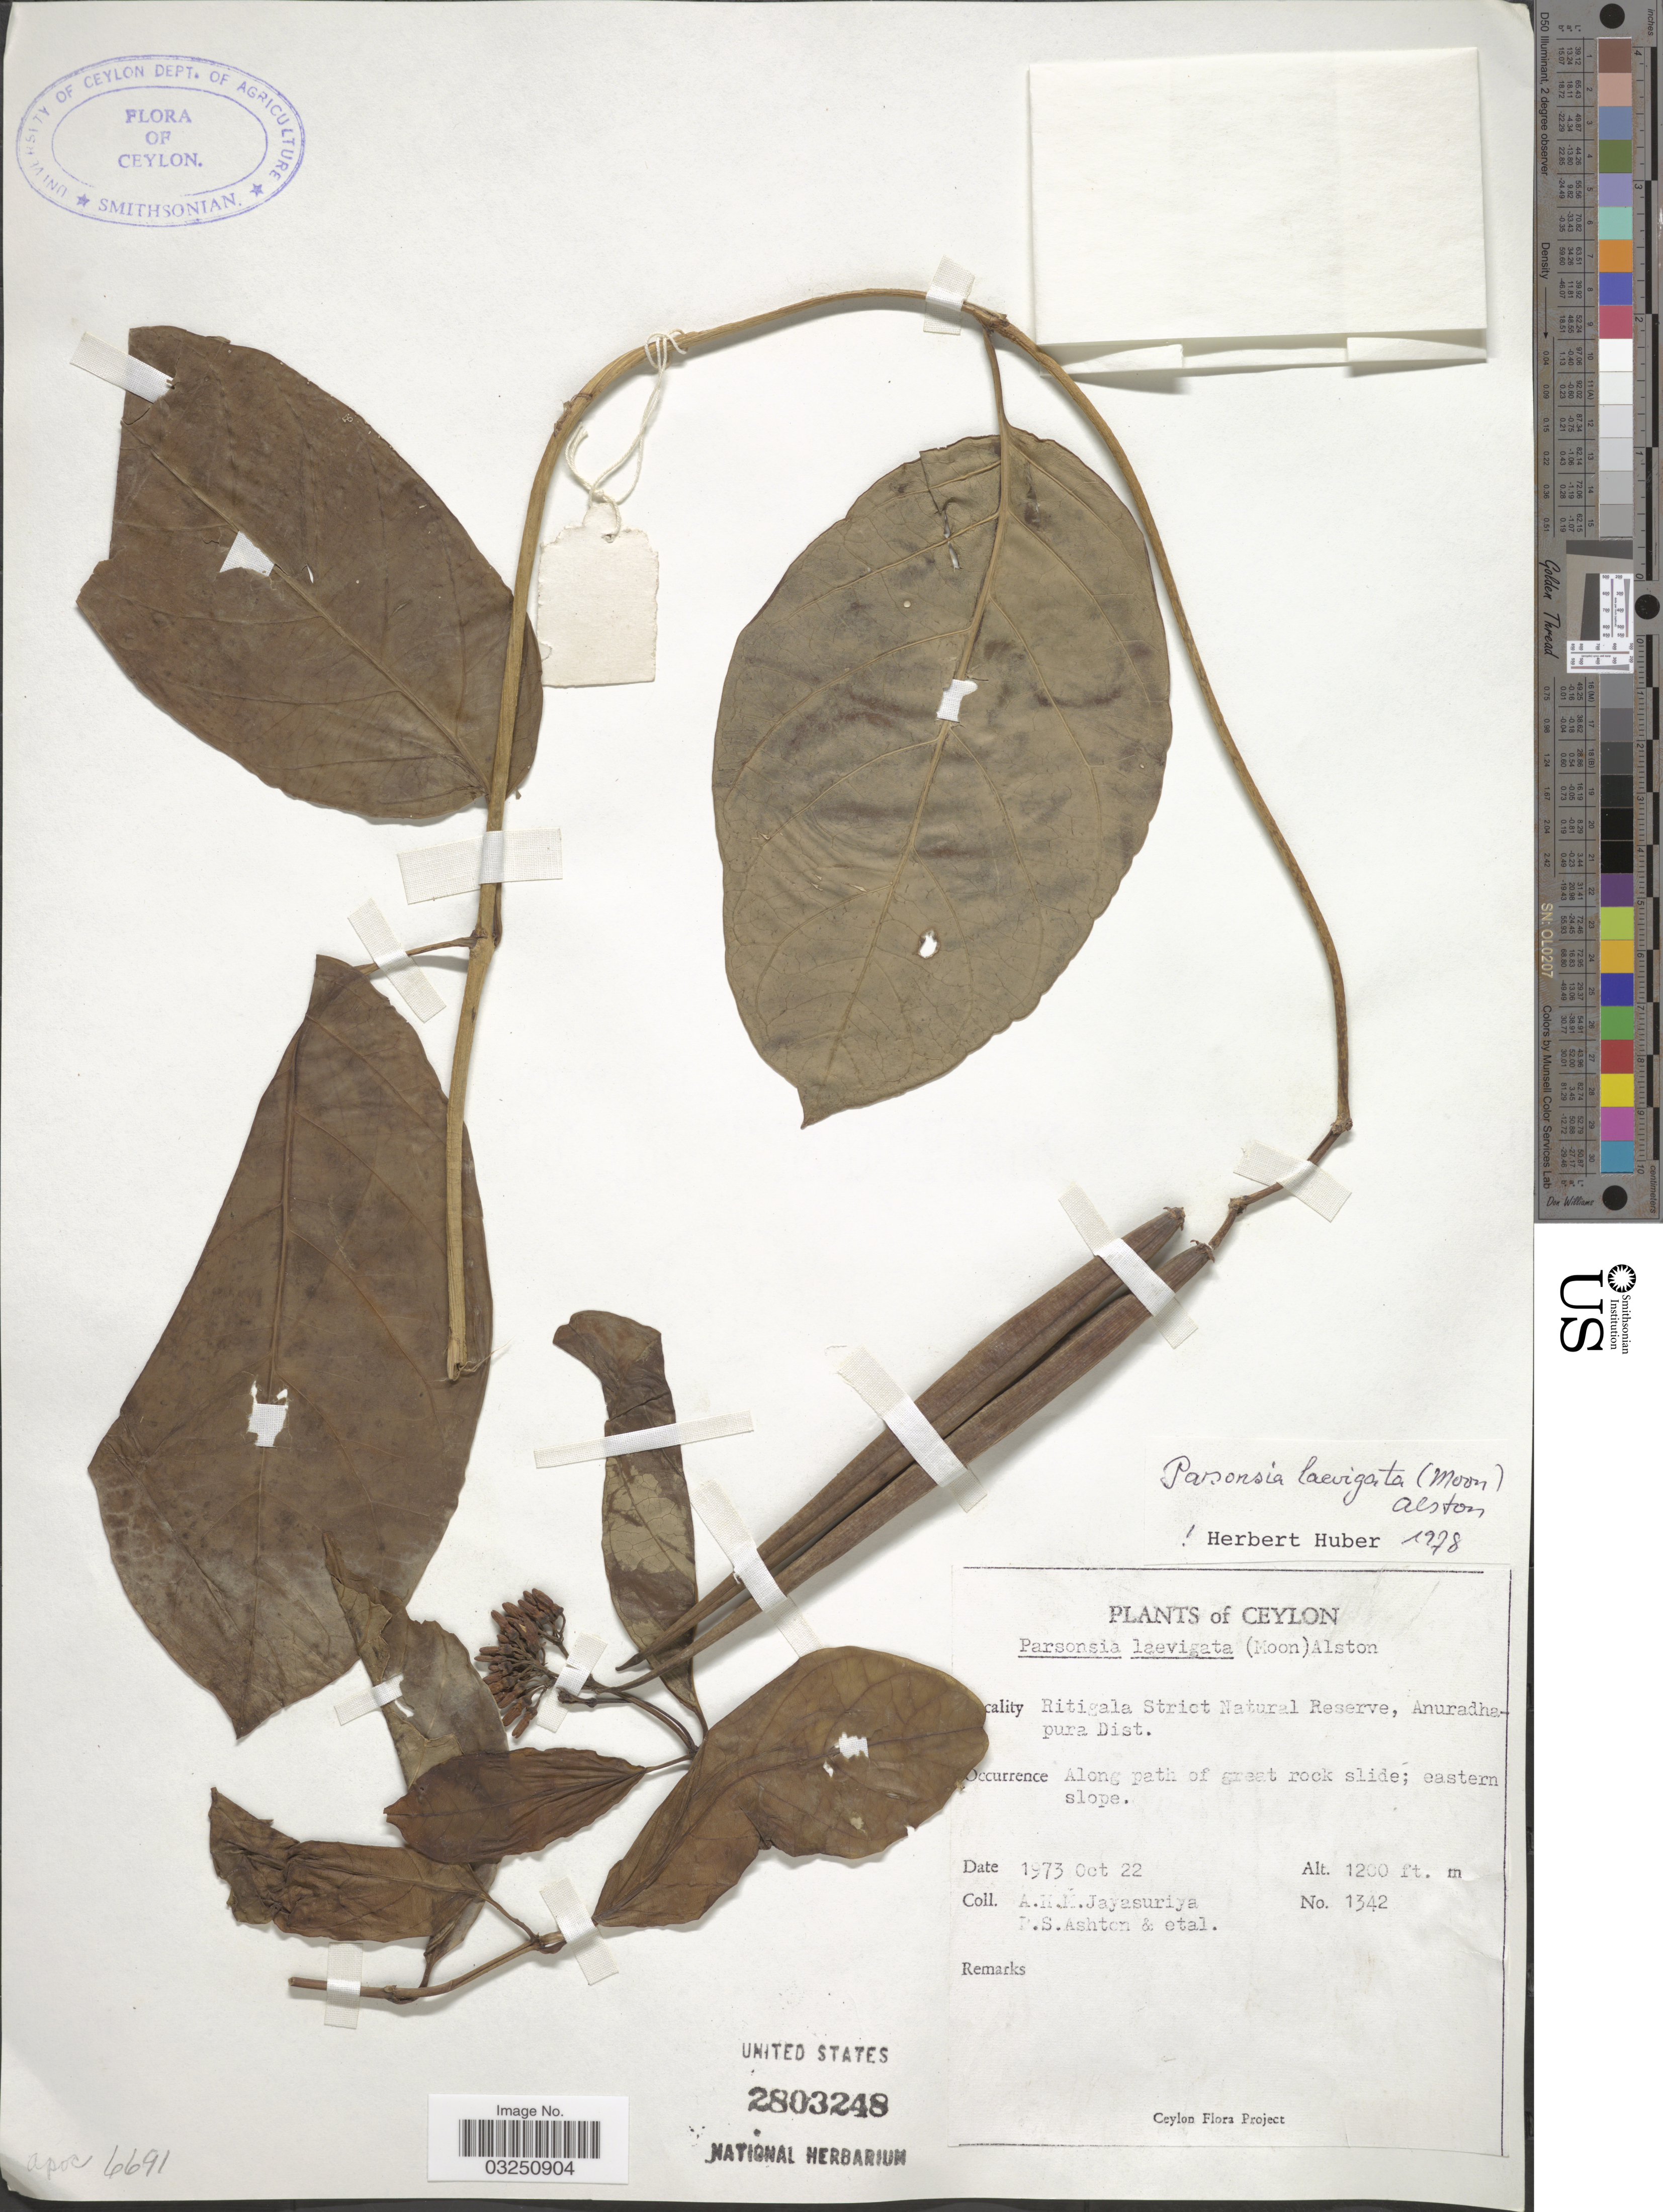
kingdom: Plantae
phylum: Tracheophyta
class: Magnoliopsida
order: Gentianales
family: Apocynaceae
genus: Parsonsia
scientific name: Parsonsia alboflavescens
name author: (Dennst.) Mabberley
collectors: A. H. Jayasuriya, P. S. Ashton & et al.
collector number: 1342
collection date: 1973-10-22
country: Sri Lanka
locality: Ceylon. Ritigala Strict Natural Reserve, Anuradhapura Dist.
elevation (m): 366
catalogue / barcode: US 2803248